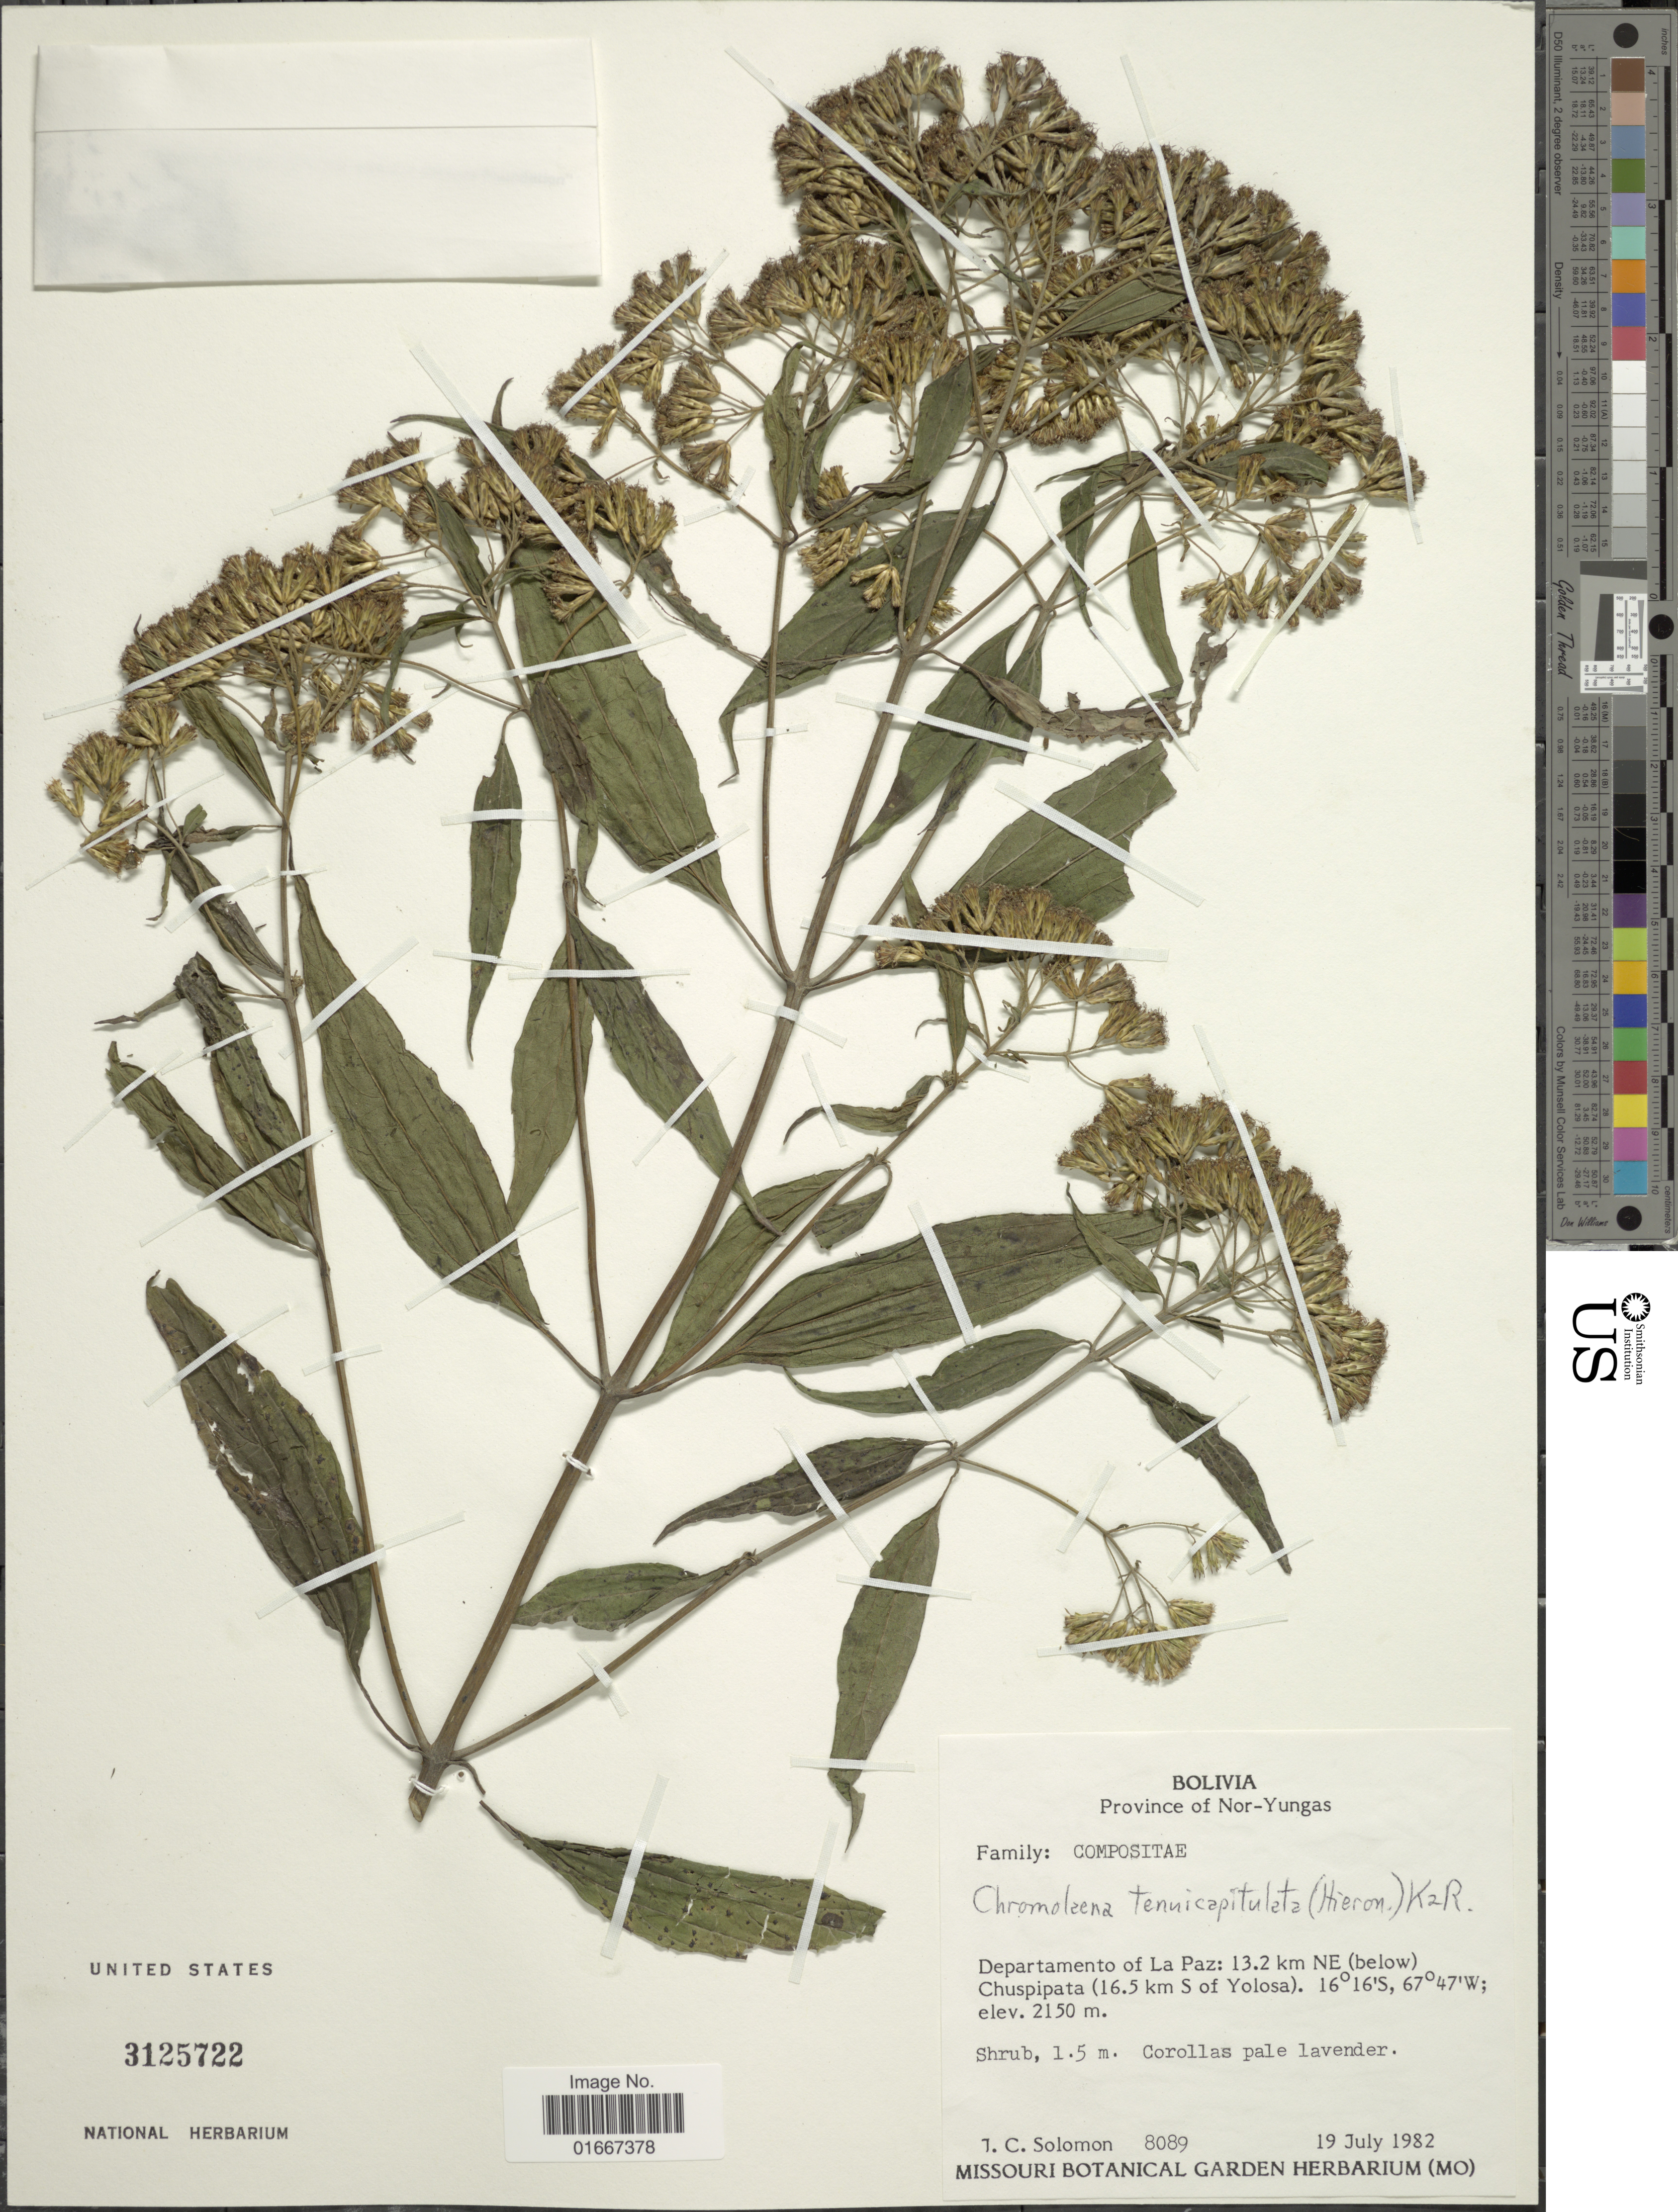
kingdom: Plantae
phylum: Tracheophyta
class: Magnoliopsida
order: Asterales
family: Asteraceae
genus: Chromolaena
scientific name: Chromolaena tenuicapitulata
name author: (Hieron.) R.M. King & H. Rob.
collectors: J. C. Solomon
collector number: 8089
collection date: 1982-07-19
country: Bolivia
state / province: La Paz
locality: Province of Nor-Yungas, 13.2 km NE (below) Chuspipata (16.5 km S of Yolosa)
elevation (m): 2150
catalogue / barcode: US 3125722